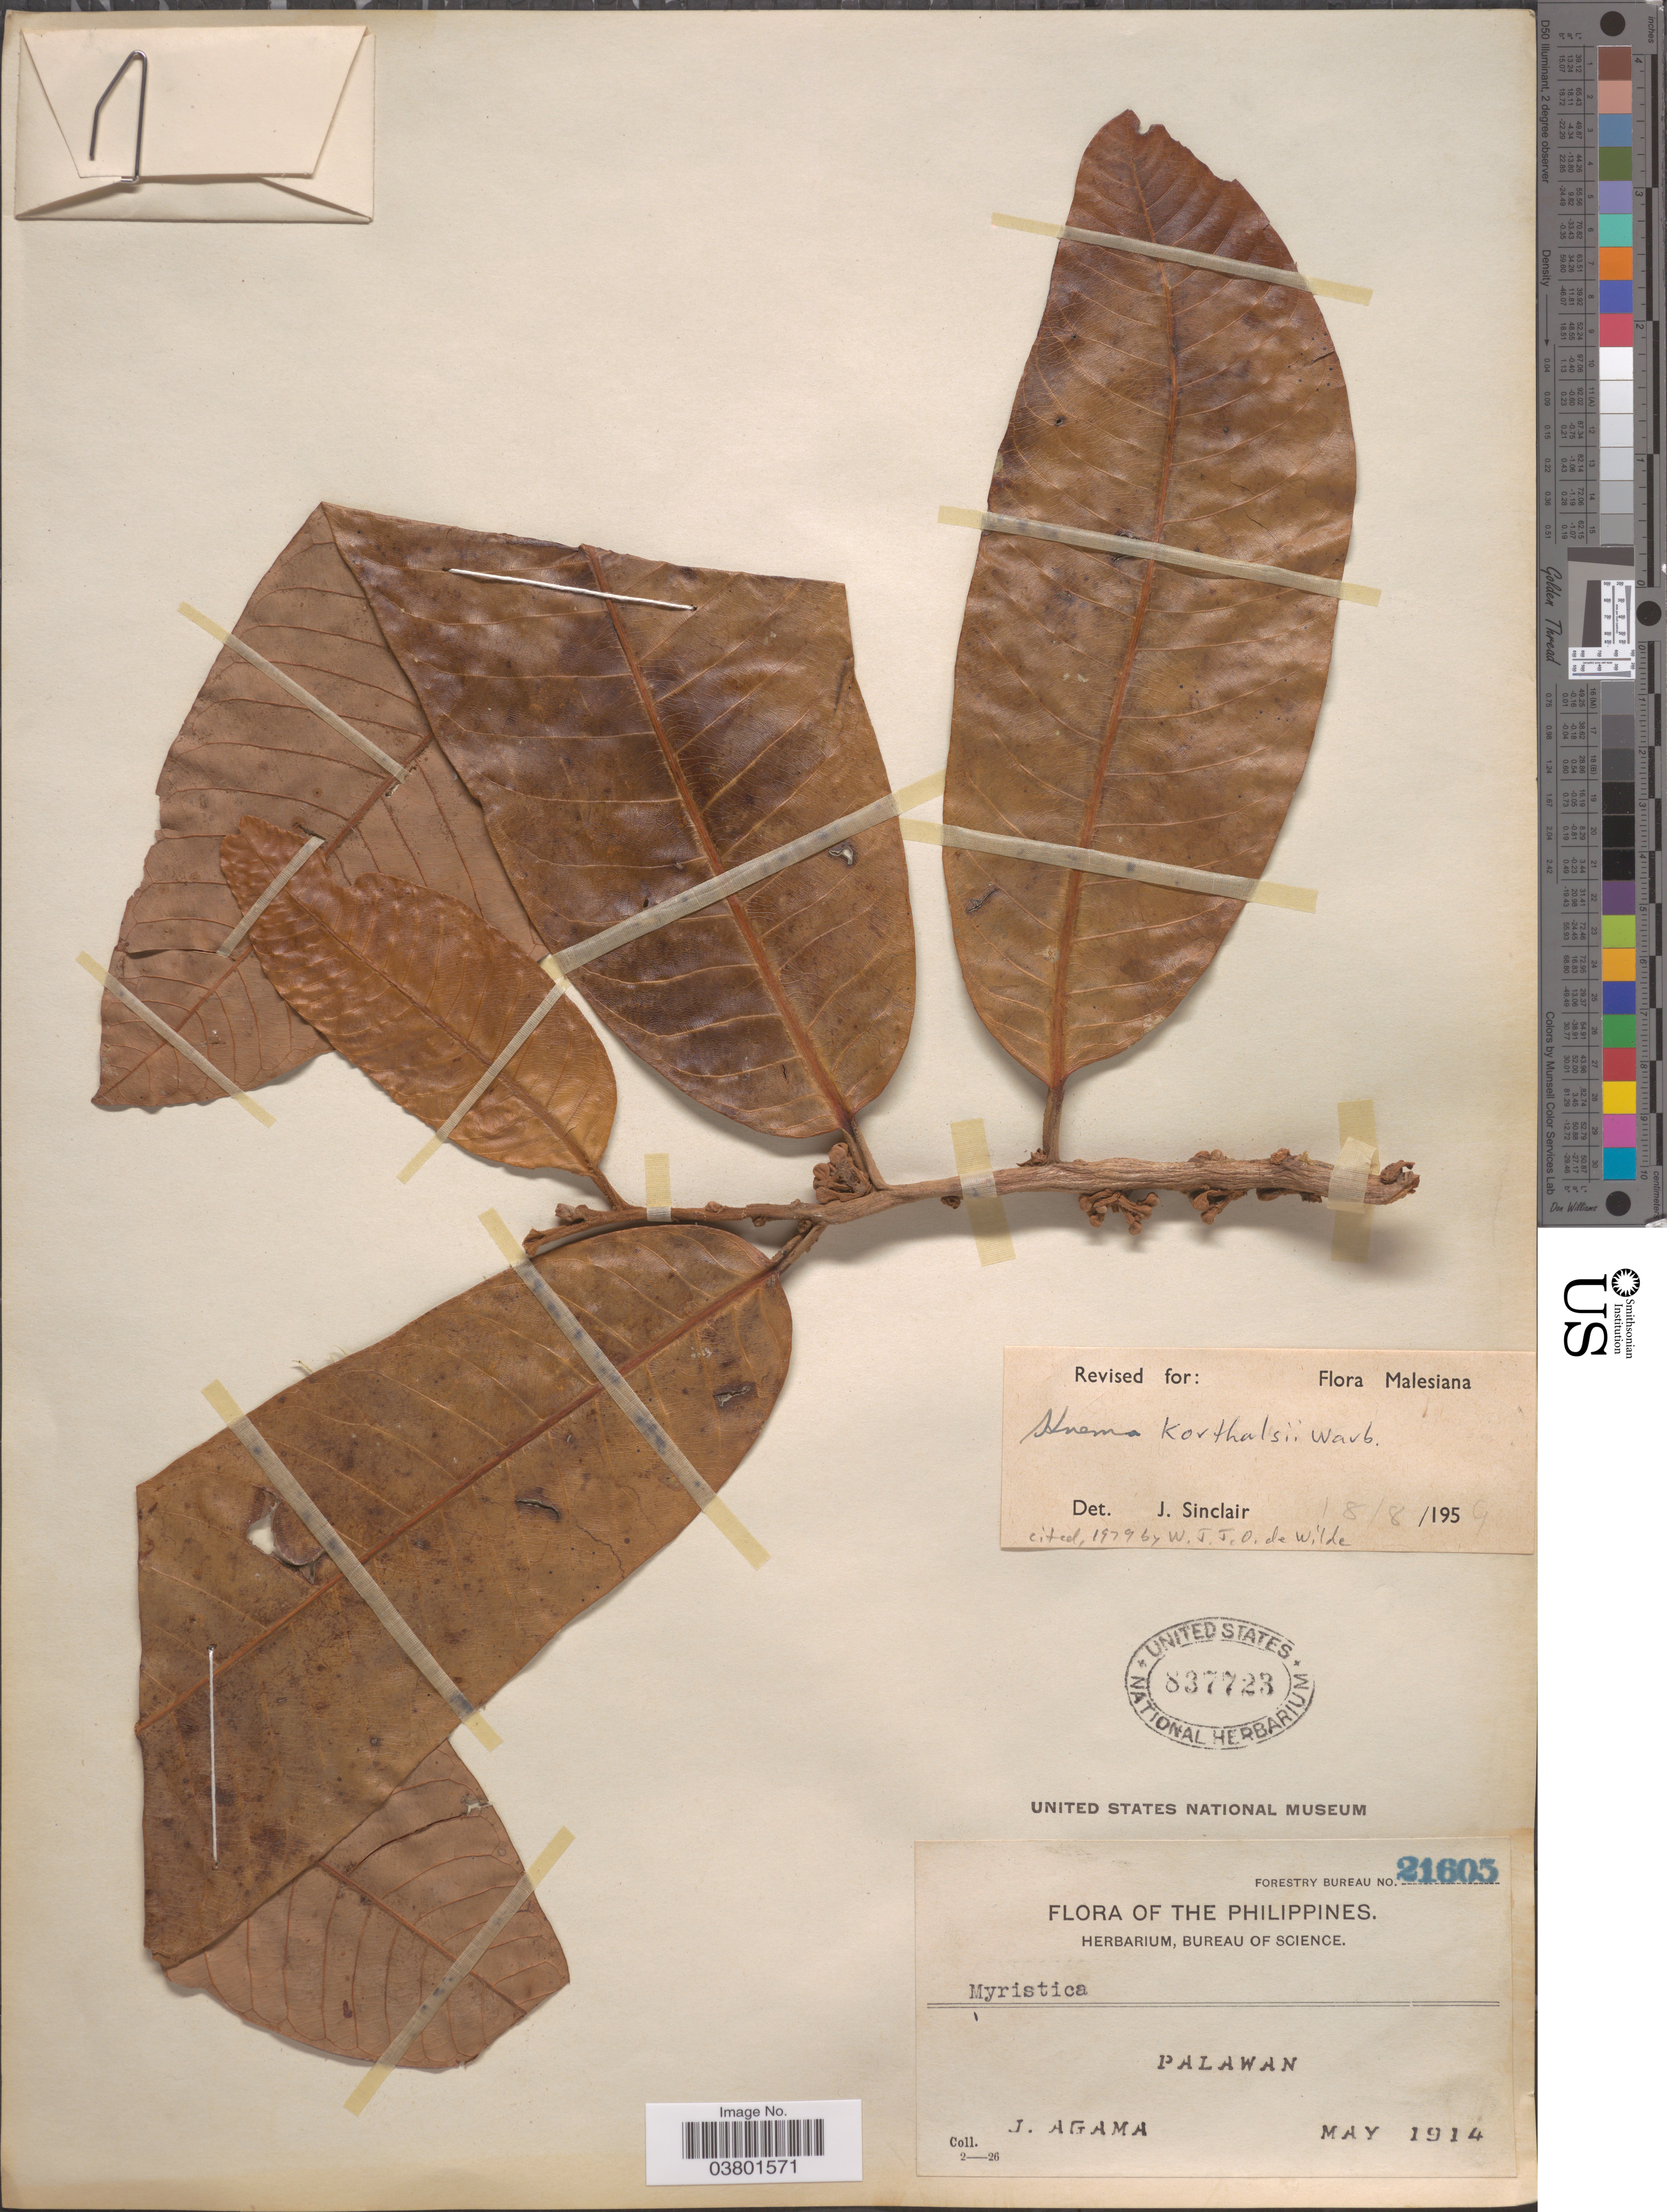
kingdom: Plantae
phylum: Tracheophyta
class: Magnoliopsida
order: Magnoliales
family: Myristicaceae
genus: Knema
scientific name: Knema korthalsii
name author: Warb.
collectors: J. Agama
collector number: Forestry Bureau 21605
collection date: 1914-05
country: Philippines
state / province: Mimaropa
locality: Palawan.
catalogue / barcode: US 837723